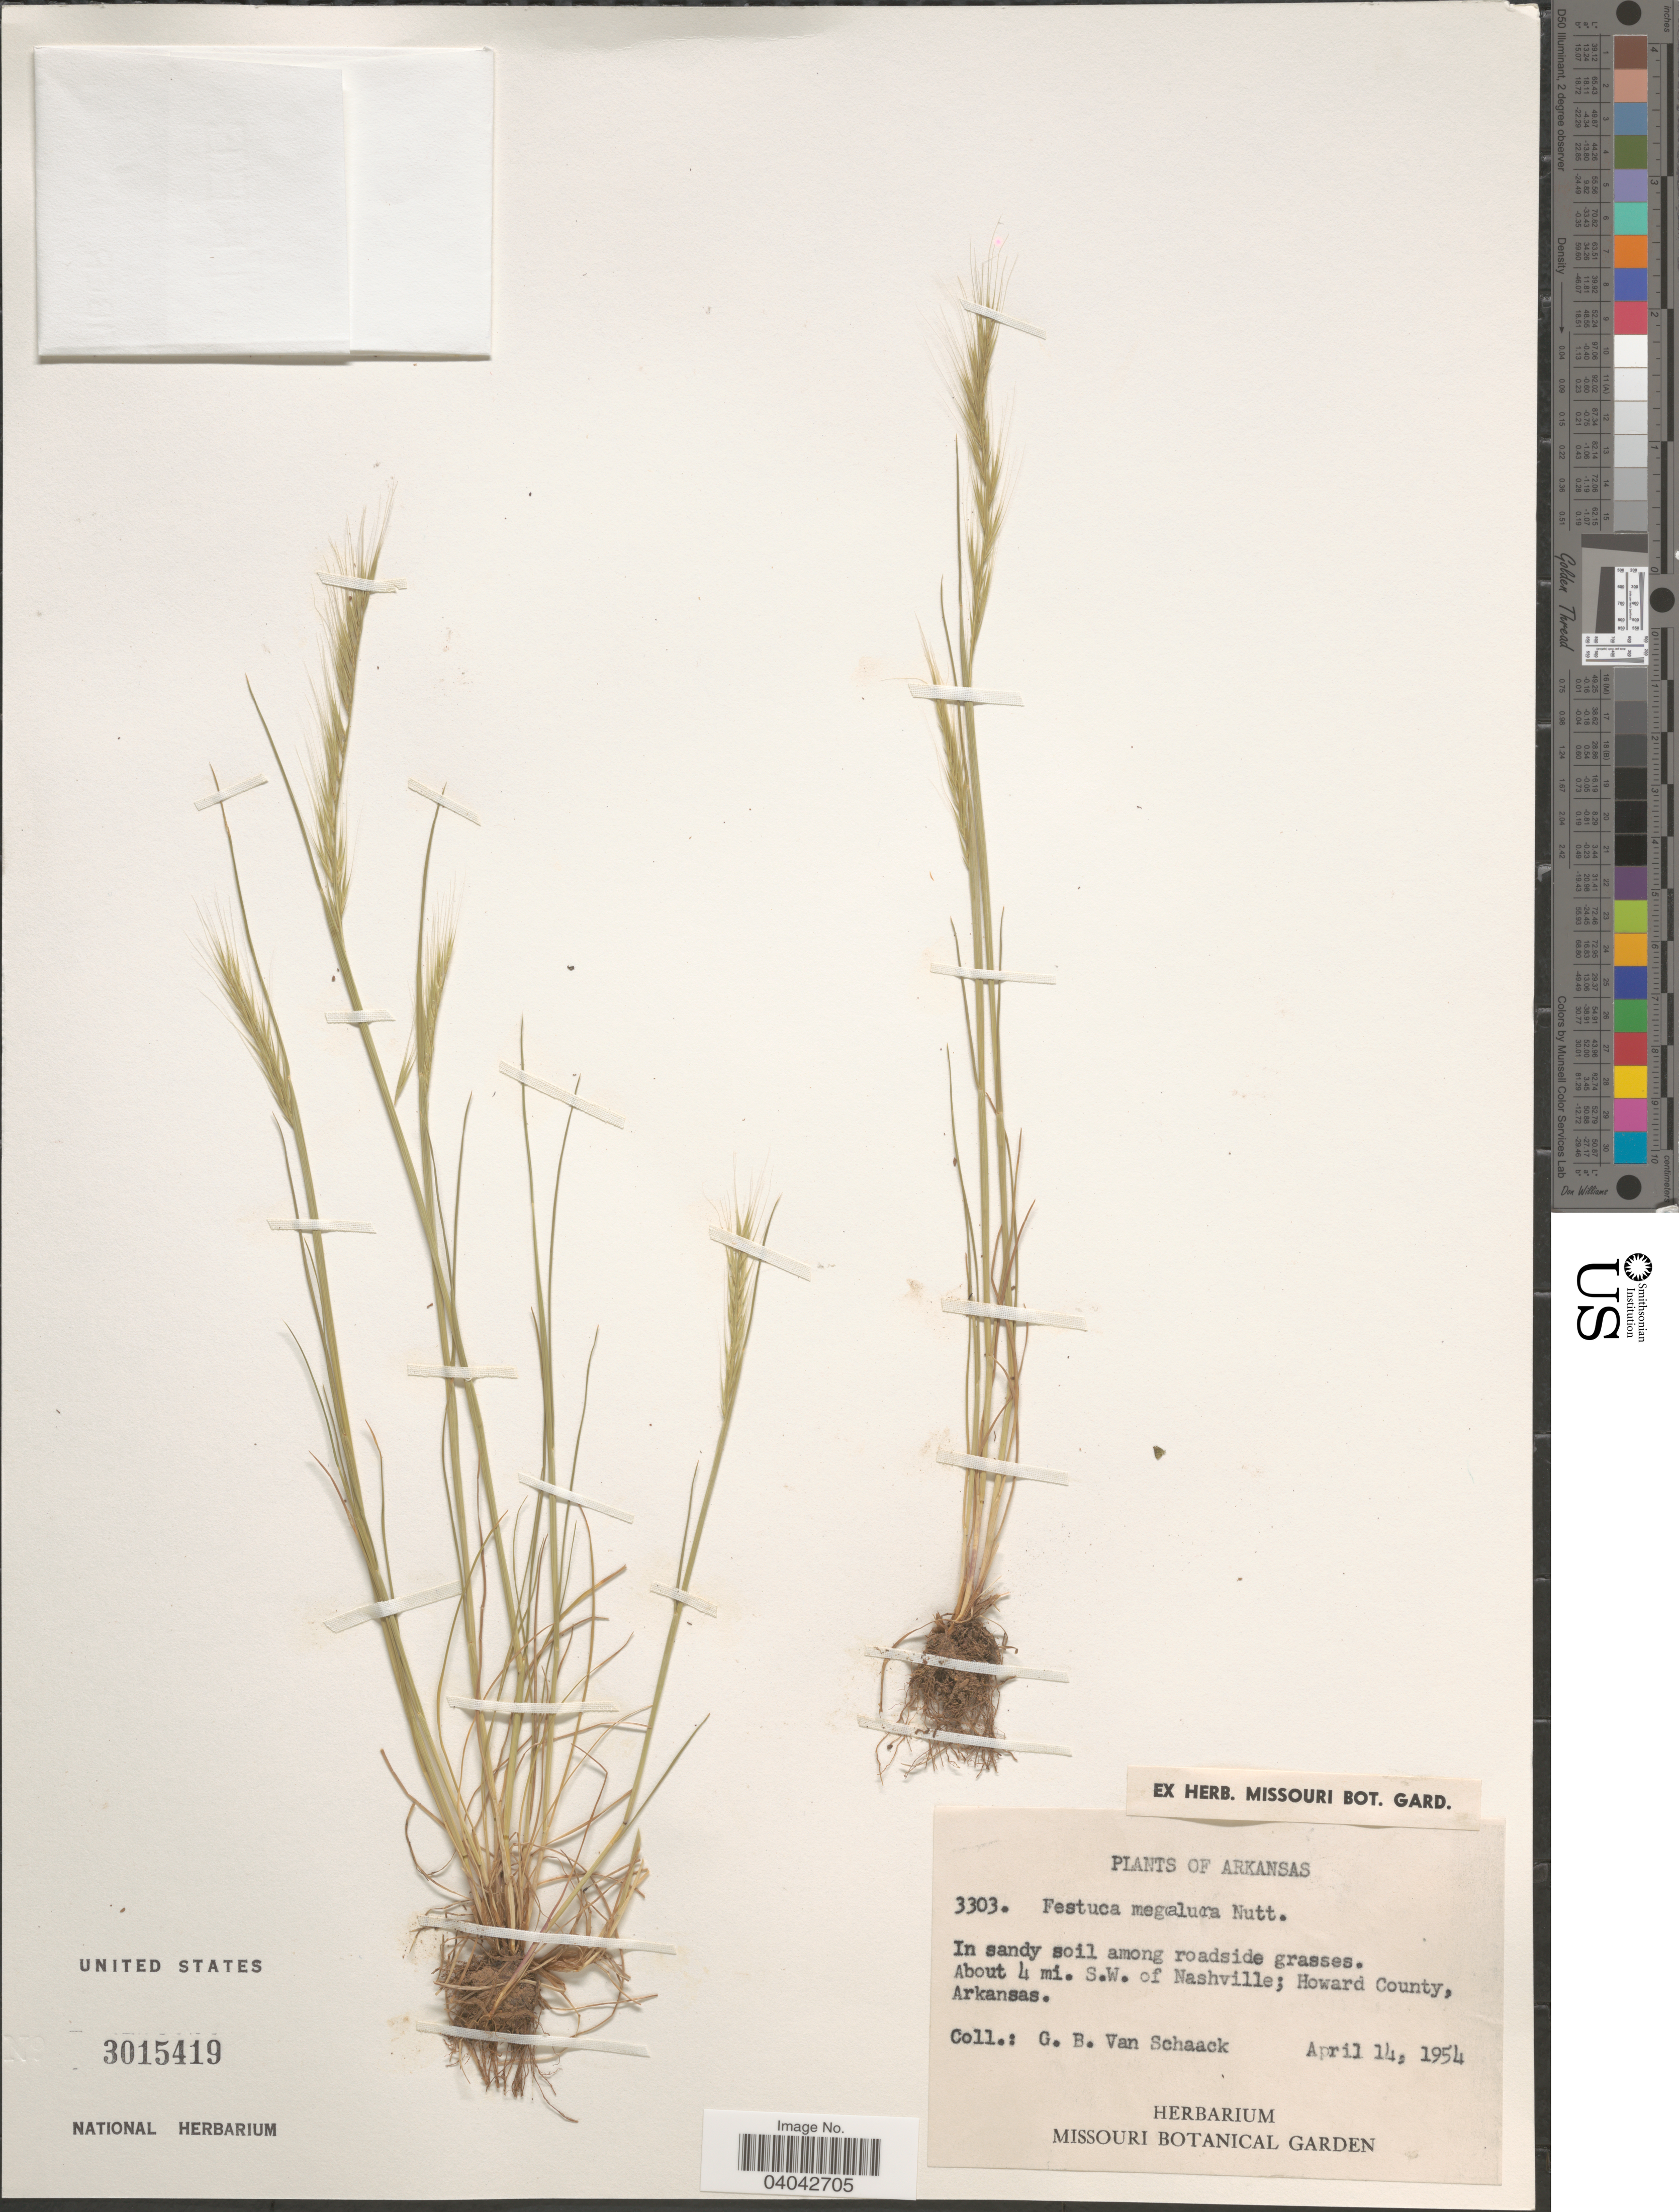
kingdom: Plantae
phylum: Tracheophyta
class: Liliopsida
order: Poales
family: Poaceae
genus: Festuca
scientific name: Festuca megalura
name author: Nutt.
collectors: G. Van Schaack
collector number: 3303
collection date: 1954-04-14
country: United States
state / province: Arkansas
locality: In sandy soil among roadside grasses. About 4 mi. S.W. of Nashville; Howard County.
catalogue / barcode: US 3015419